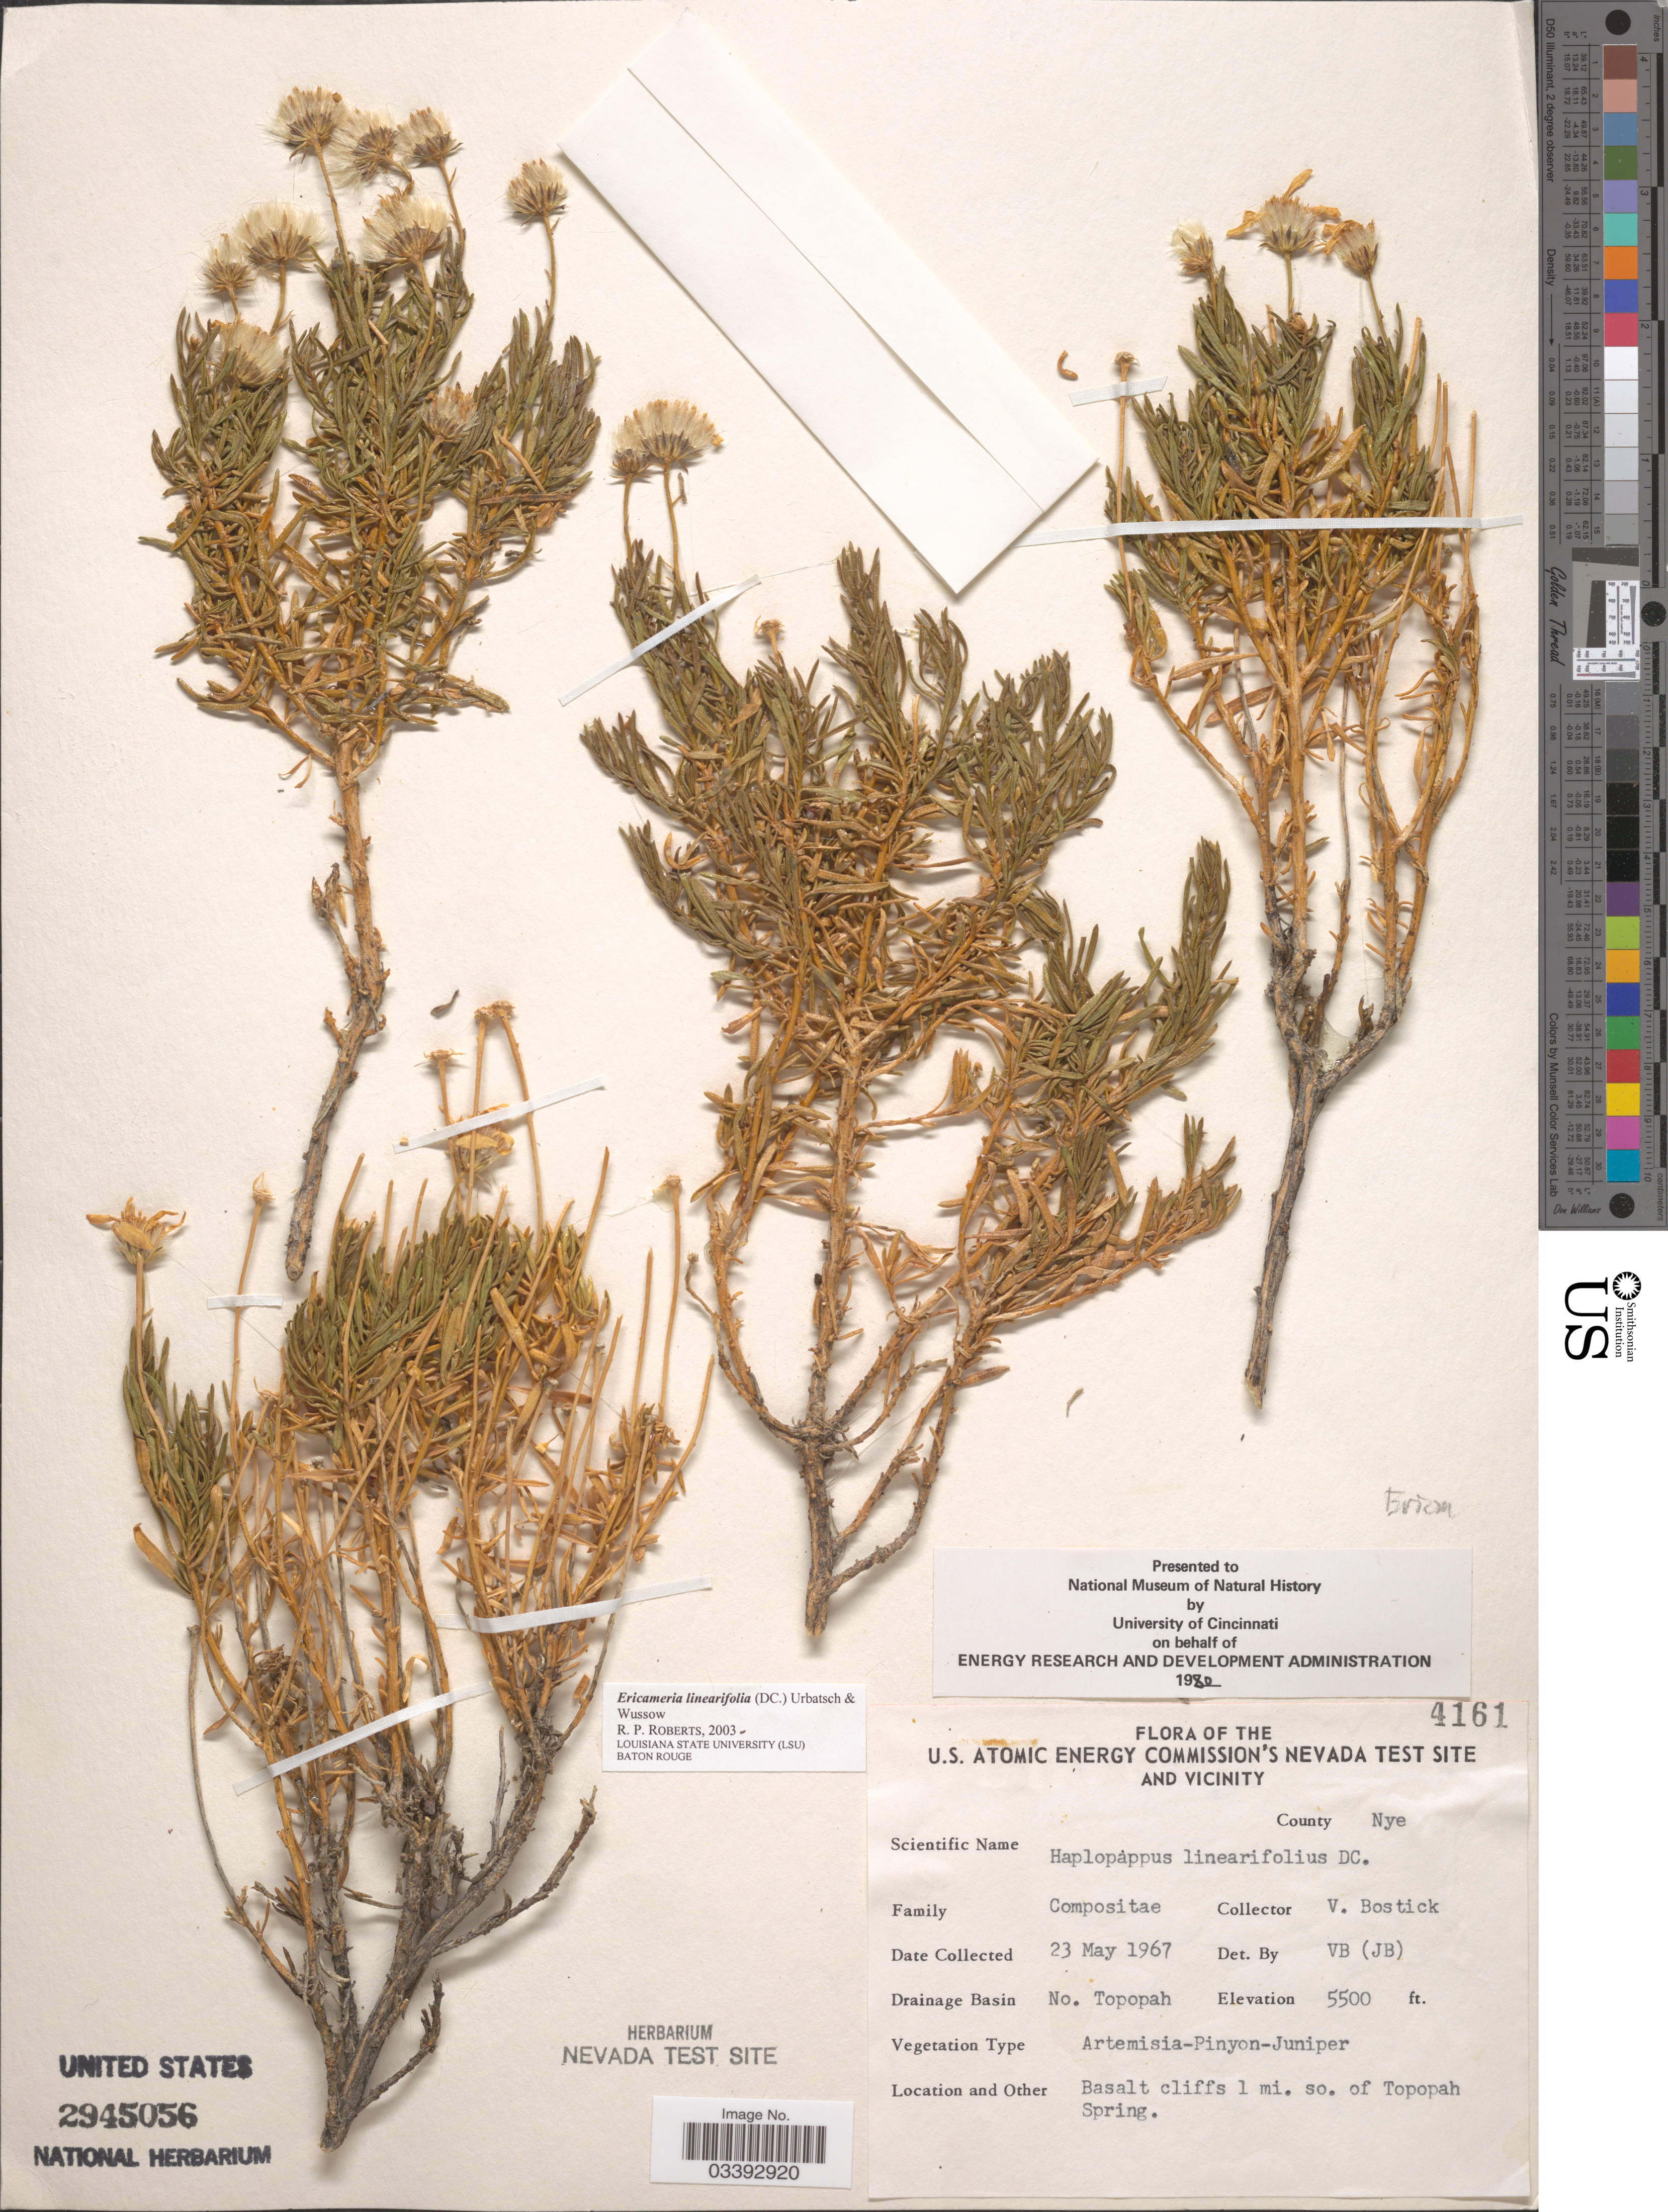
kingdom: Plantae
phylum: Tracheophyta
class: Magnoliopsida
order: Asterales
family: Asteraceae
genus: Ericameria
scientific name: Ericameria linearifolia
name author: (DC.) Urbatsch & Wussow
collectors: V. Bostick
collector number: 4161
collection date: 1967-05-23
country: United States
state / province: Nevada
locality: U.S. Atomic Energy Commission's Nevada Test Site and Vicinity. County Nye, Drainage Basin No. Topopah. Basalt cliffs 1 mi. so. of Topopah Spring.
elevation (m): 1676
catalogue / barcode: US 2945056